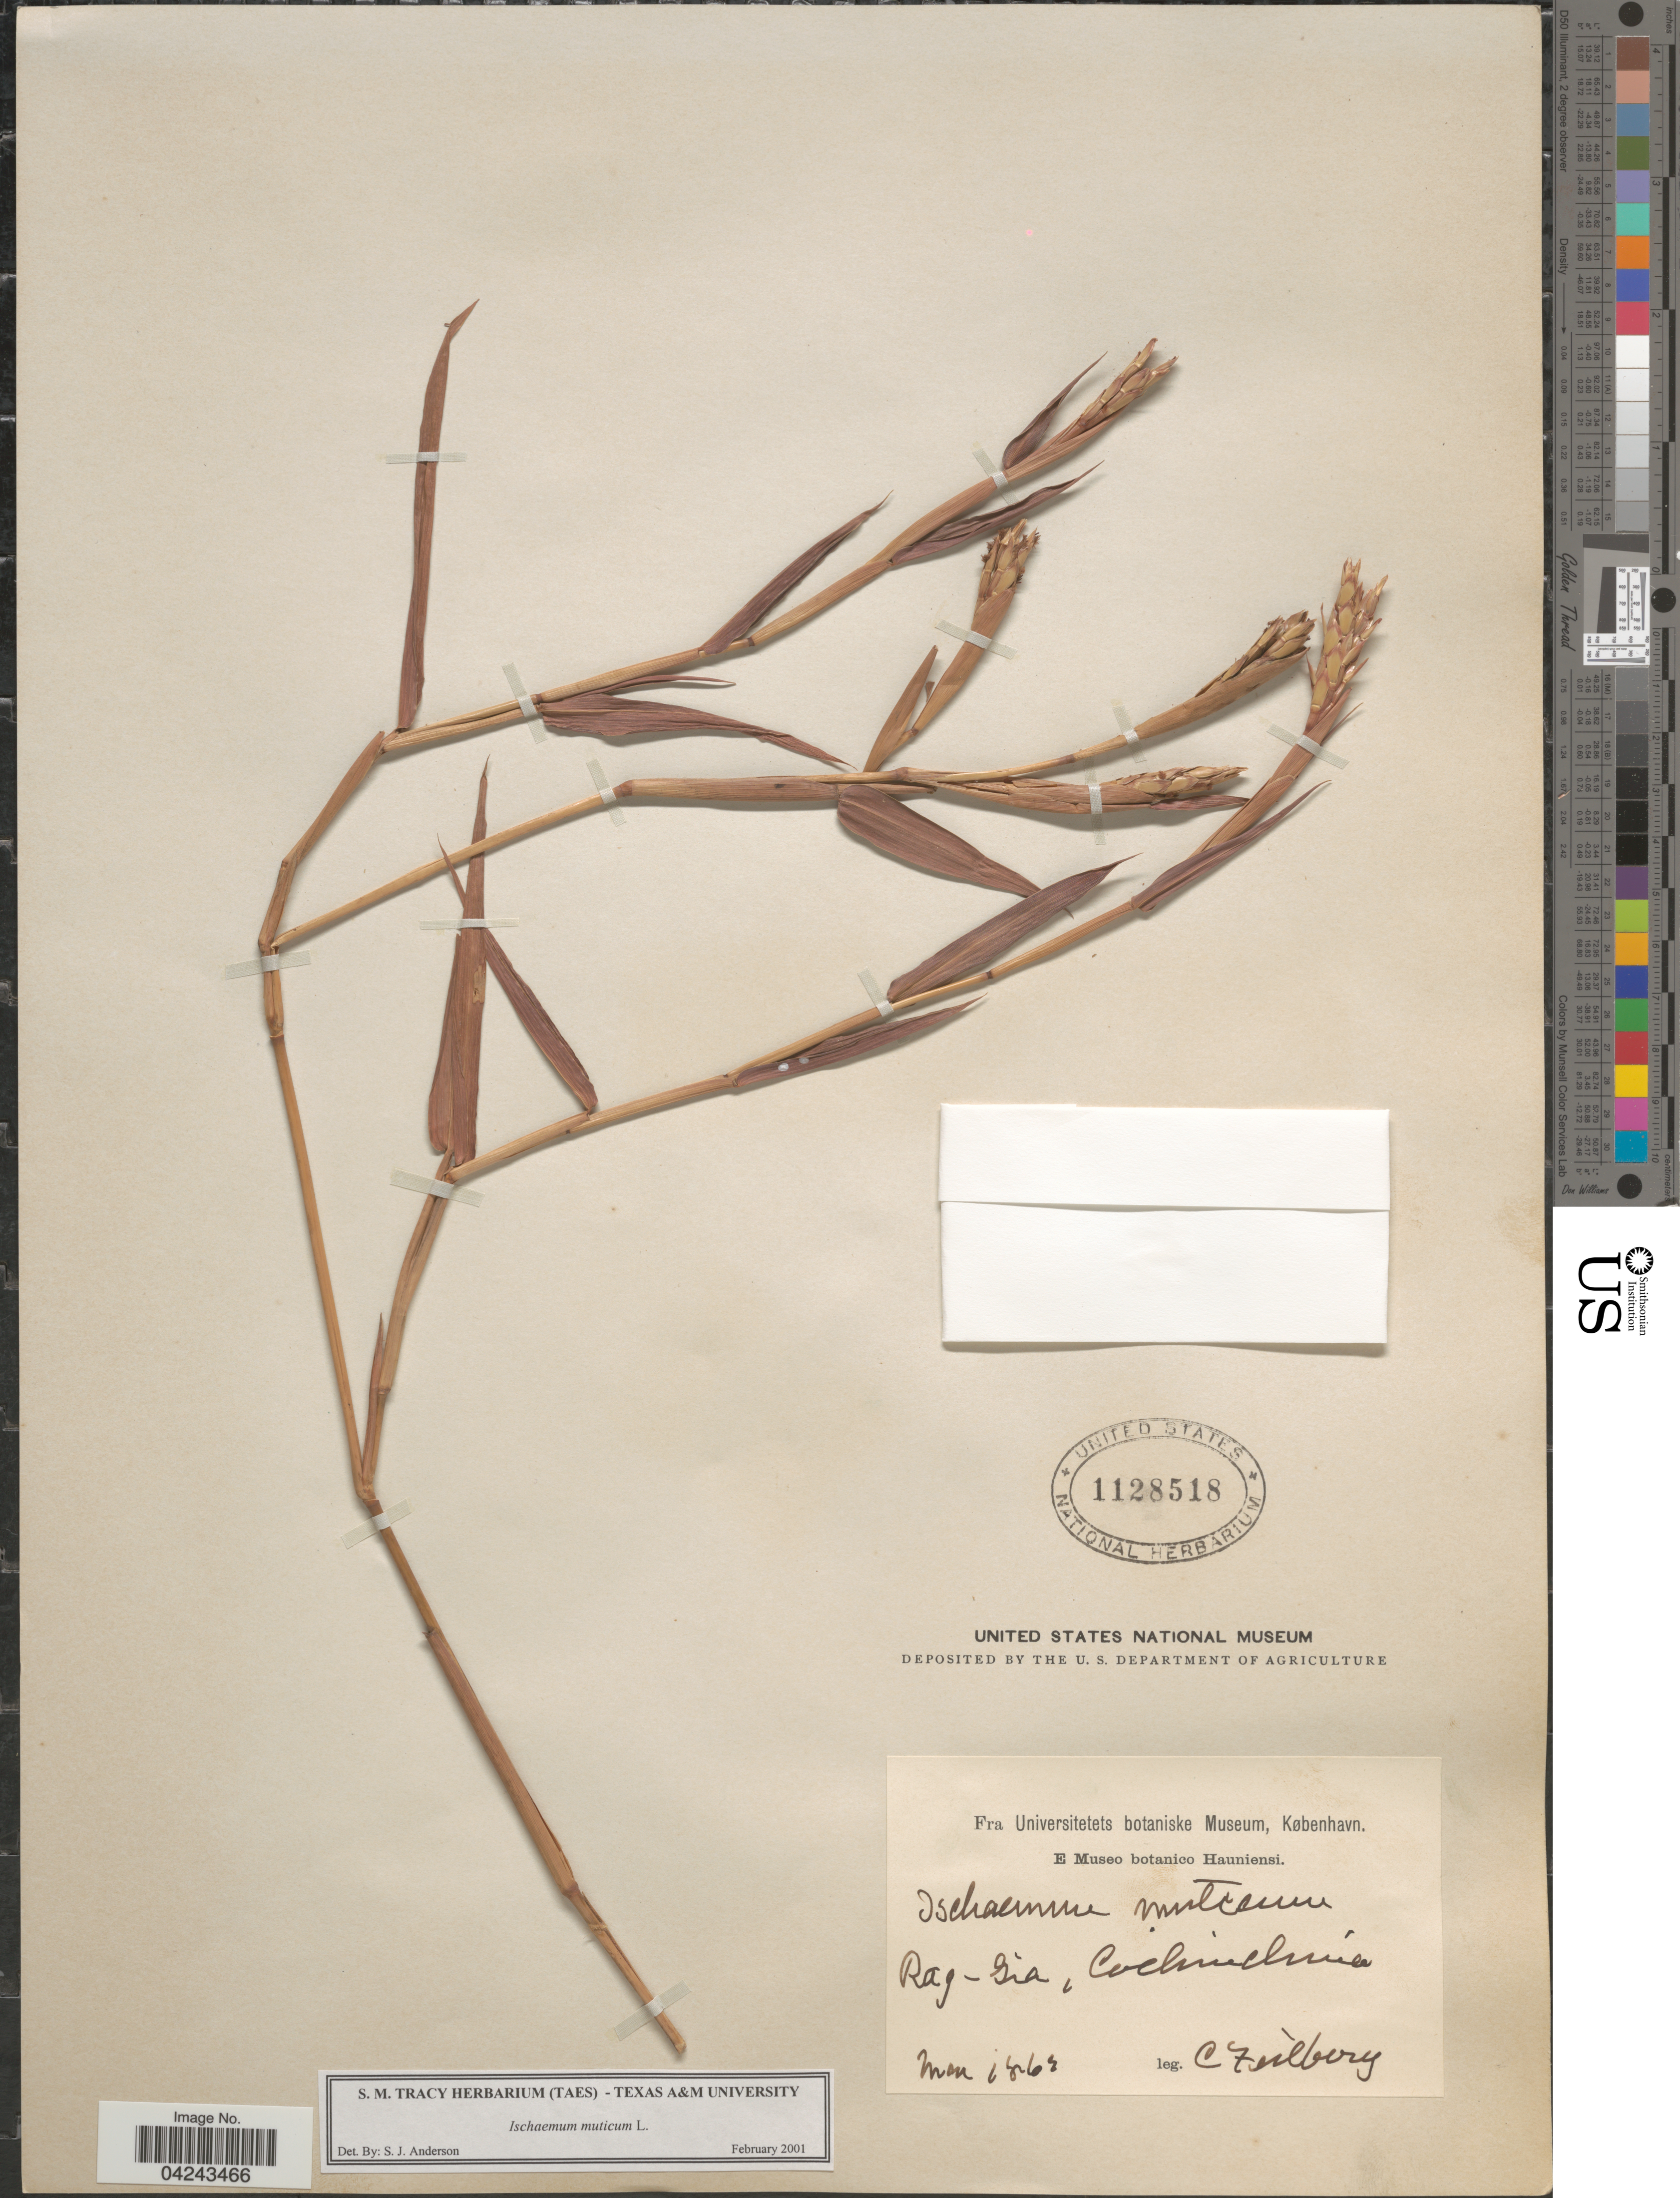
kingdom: Plantae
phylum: Tracheophyta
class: Liliopsida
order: Poales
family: Poaceae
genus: Ischaemum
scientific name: Ischaemum muticum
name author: L.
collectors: C. Feilberg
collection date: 1863-03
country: Vietnam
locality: Rag-Gia, Cochinchina.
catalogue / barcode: US 1128518